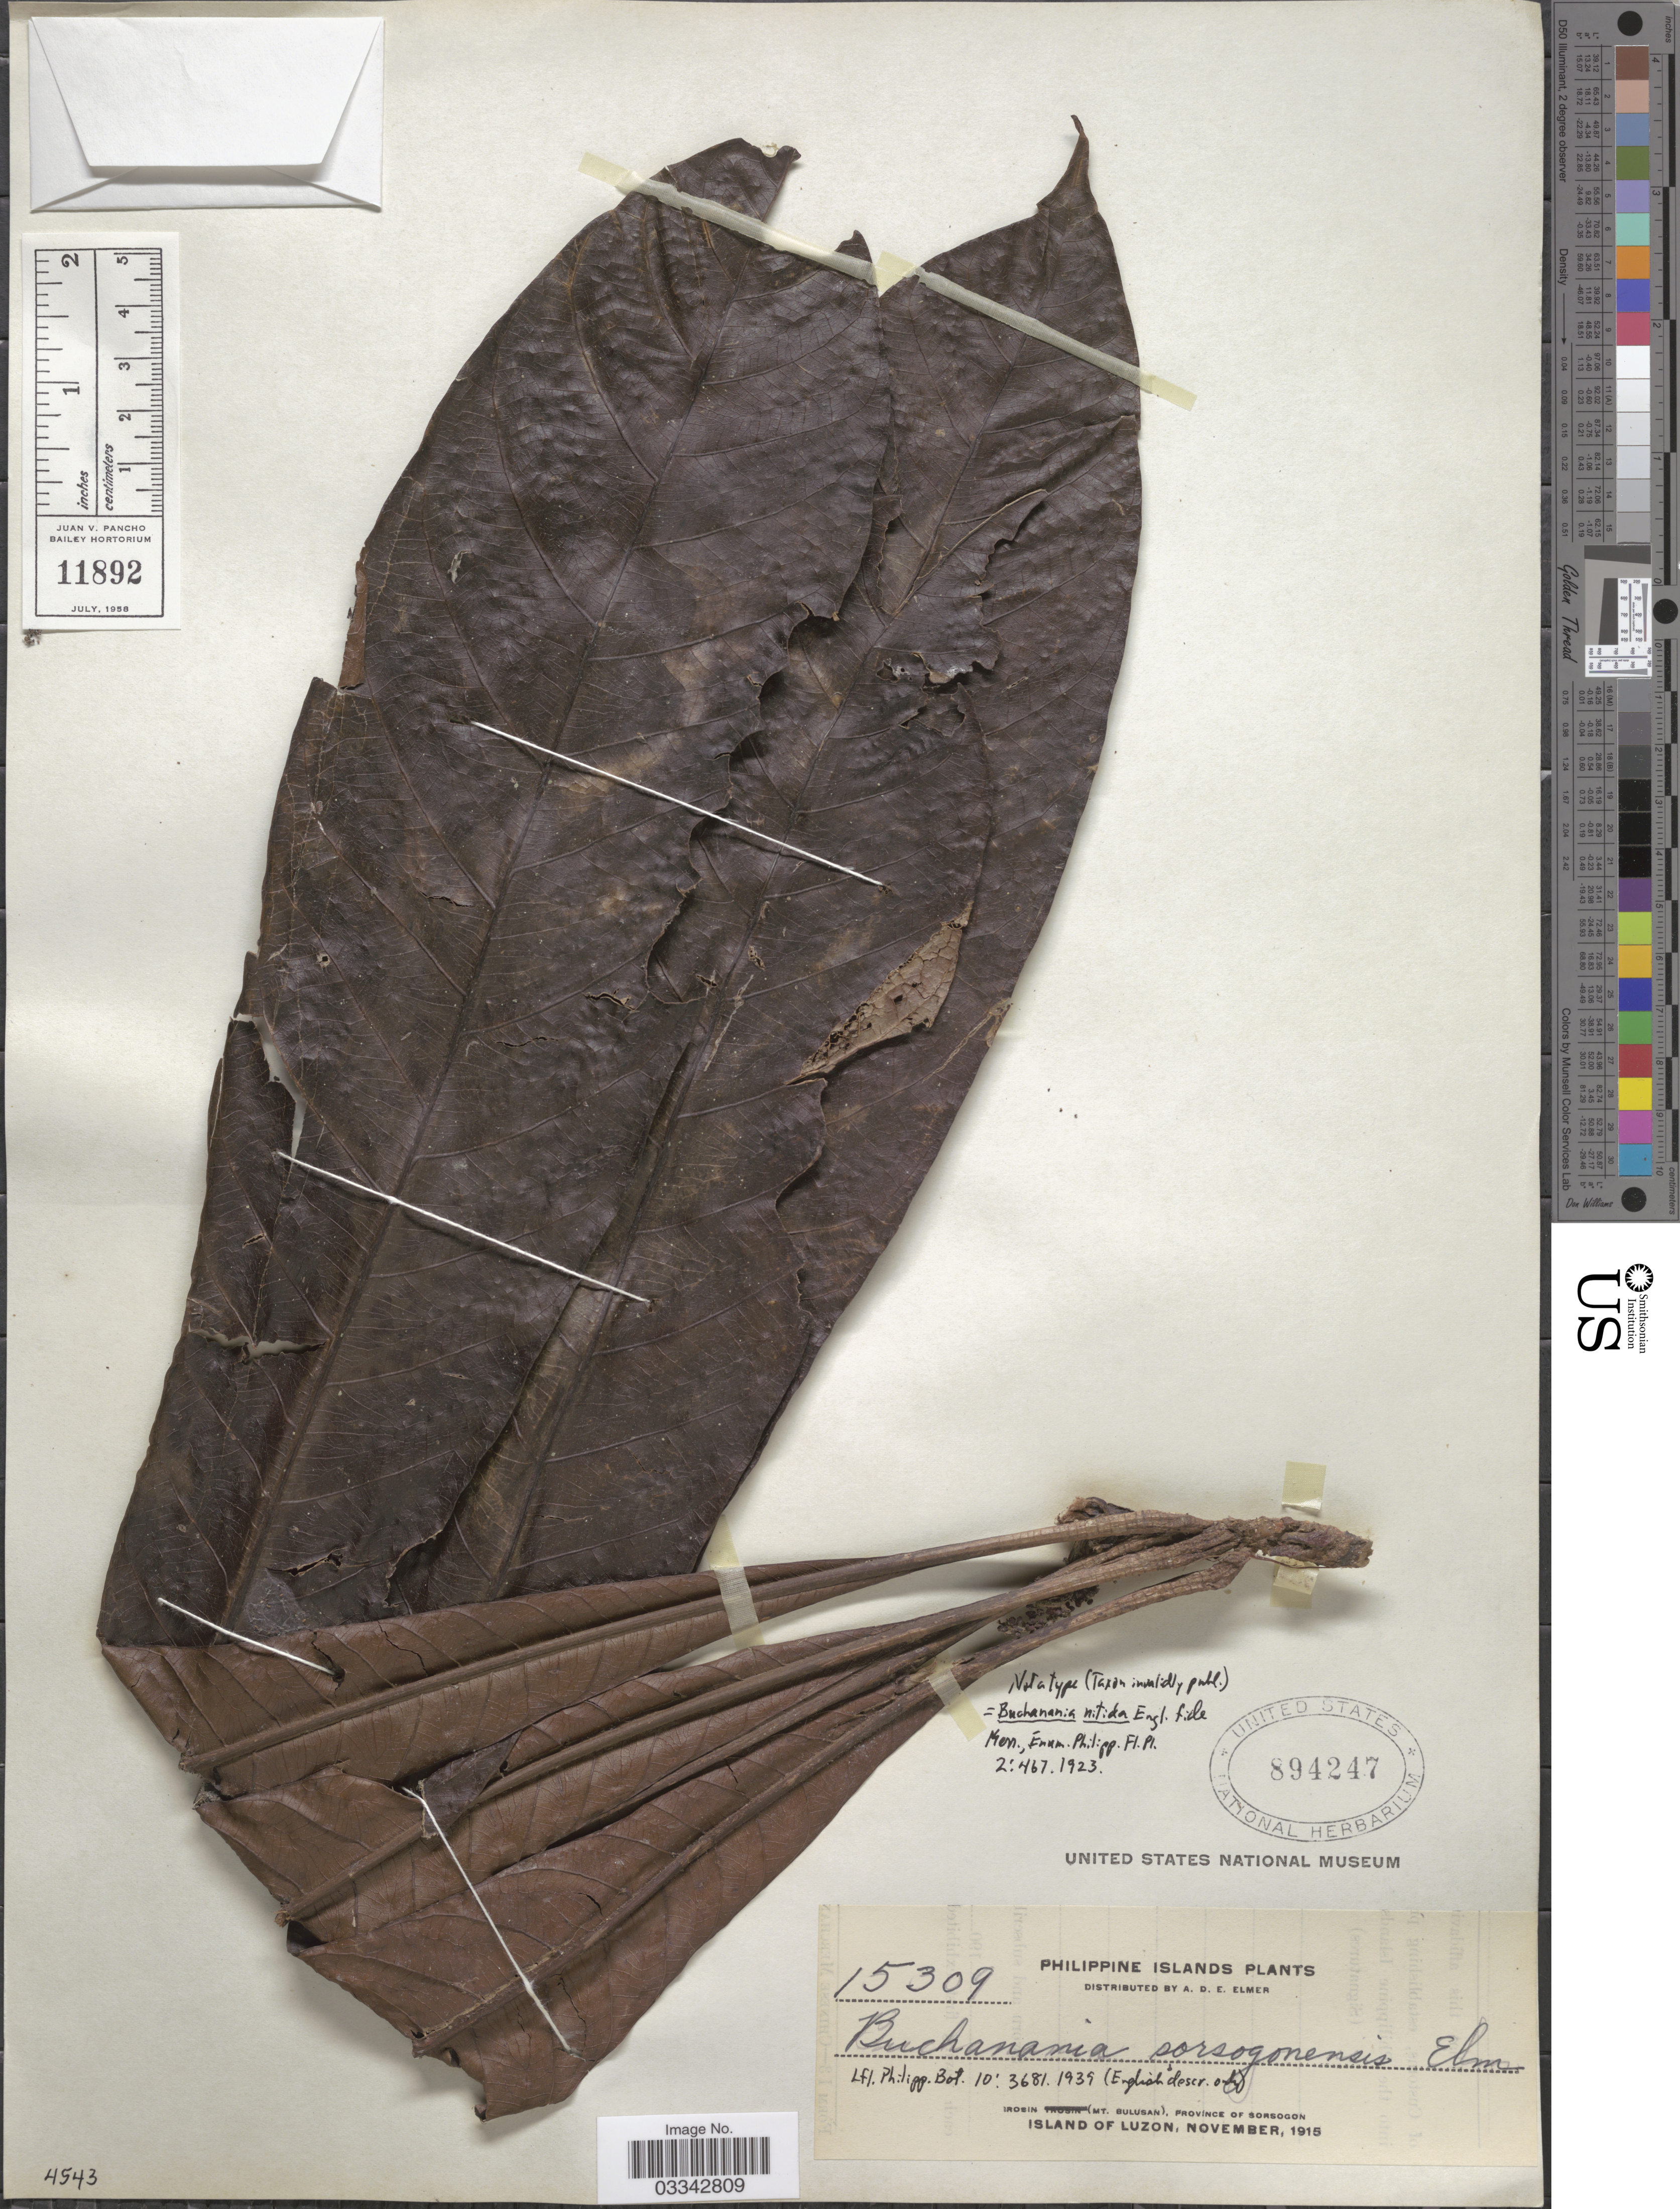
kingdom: Plantae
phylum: Tracheophyta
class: Magnoliopsida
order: Sapindales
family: Anacardiaceae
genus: Buchanania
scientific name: Buchanania nitida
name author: Engl.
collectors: A. D. E. Elmer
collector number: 15309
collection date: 1915-11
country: Philippines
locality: Philippine Islands. Irosin (Mt. Bulusan), province of Sorsogon. Island of Luzon.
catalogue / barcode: US 894247